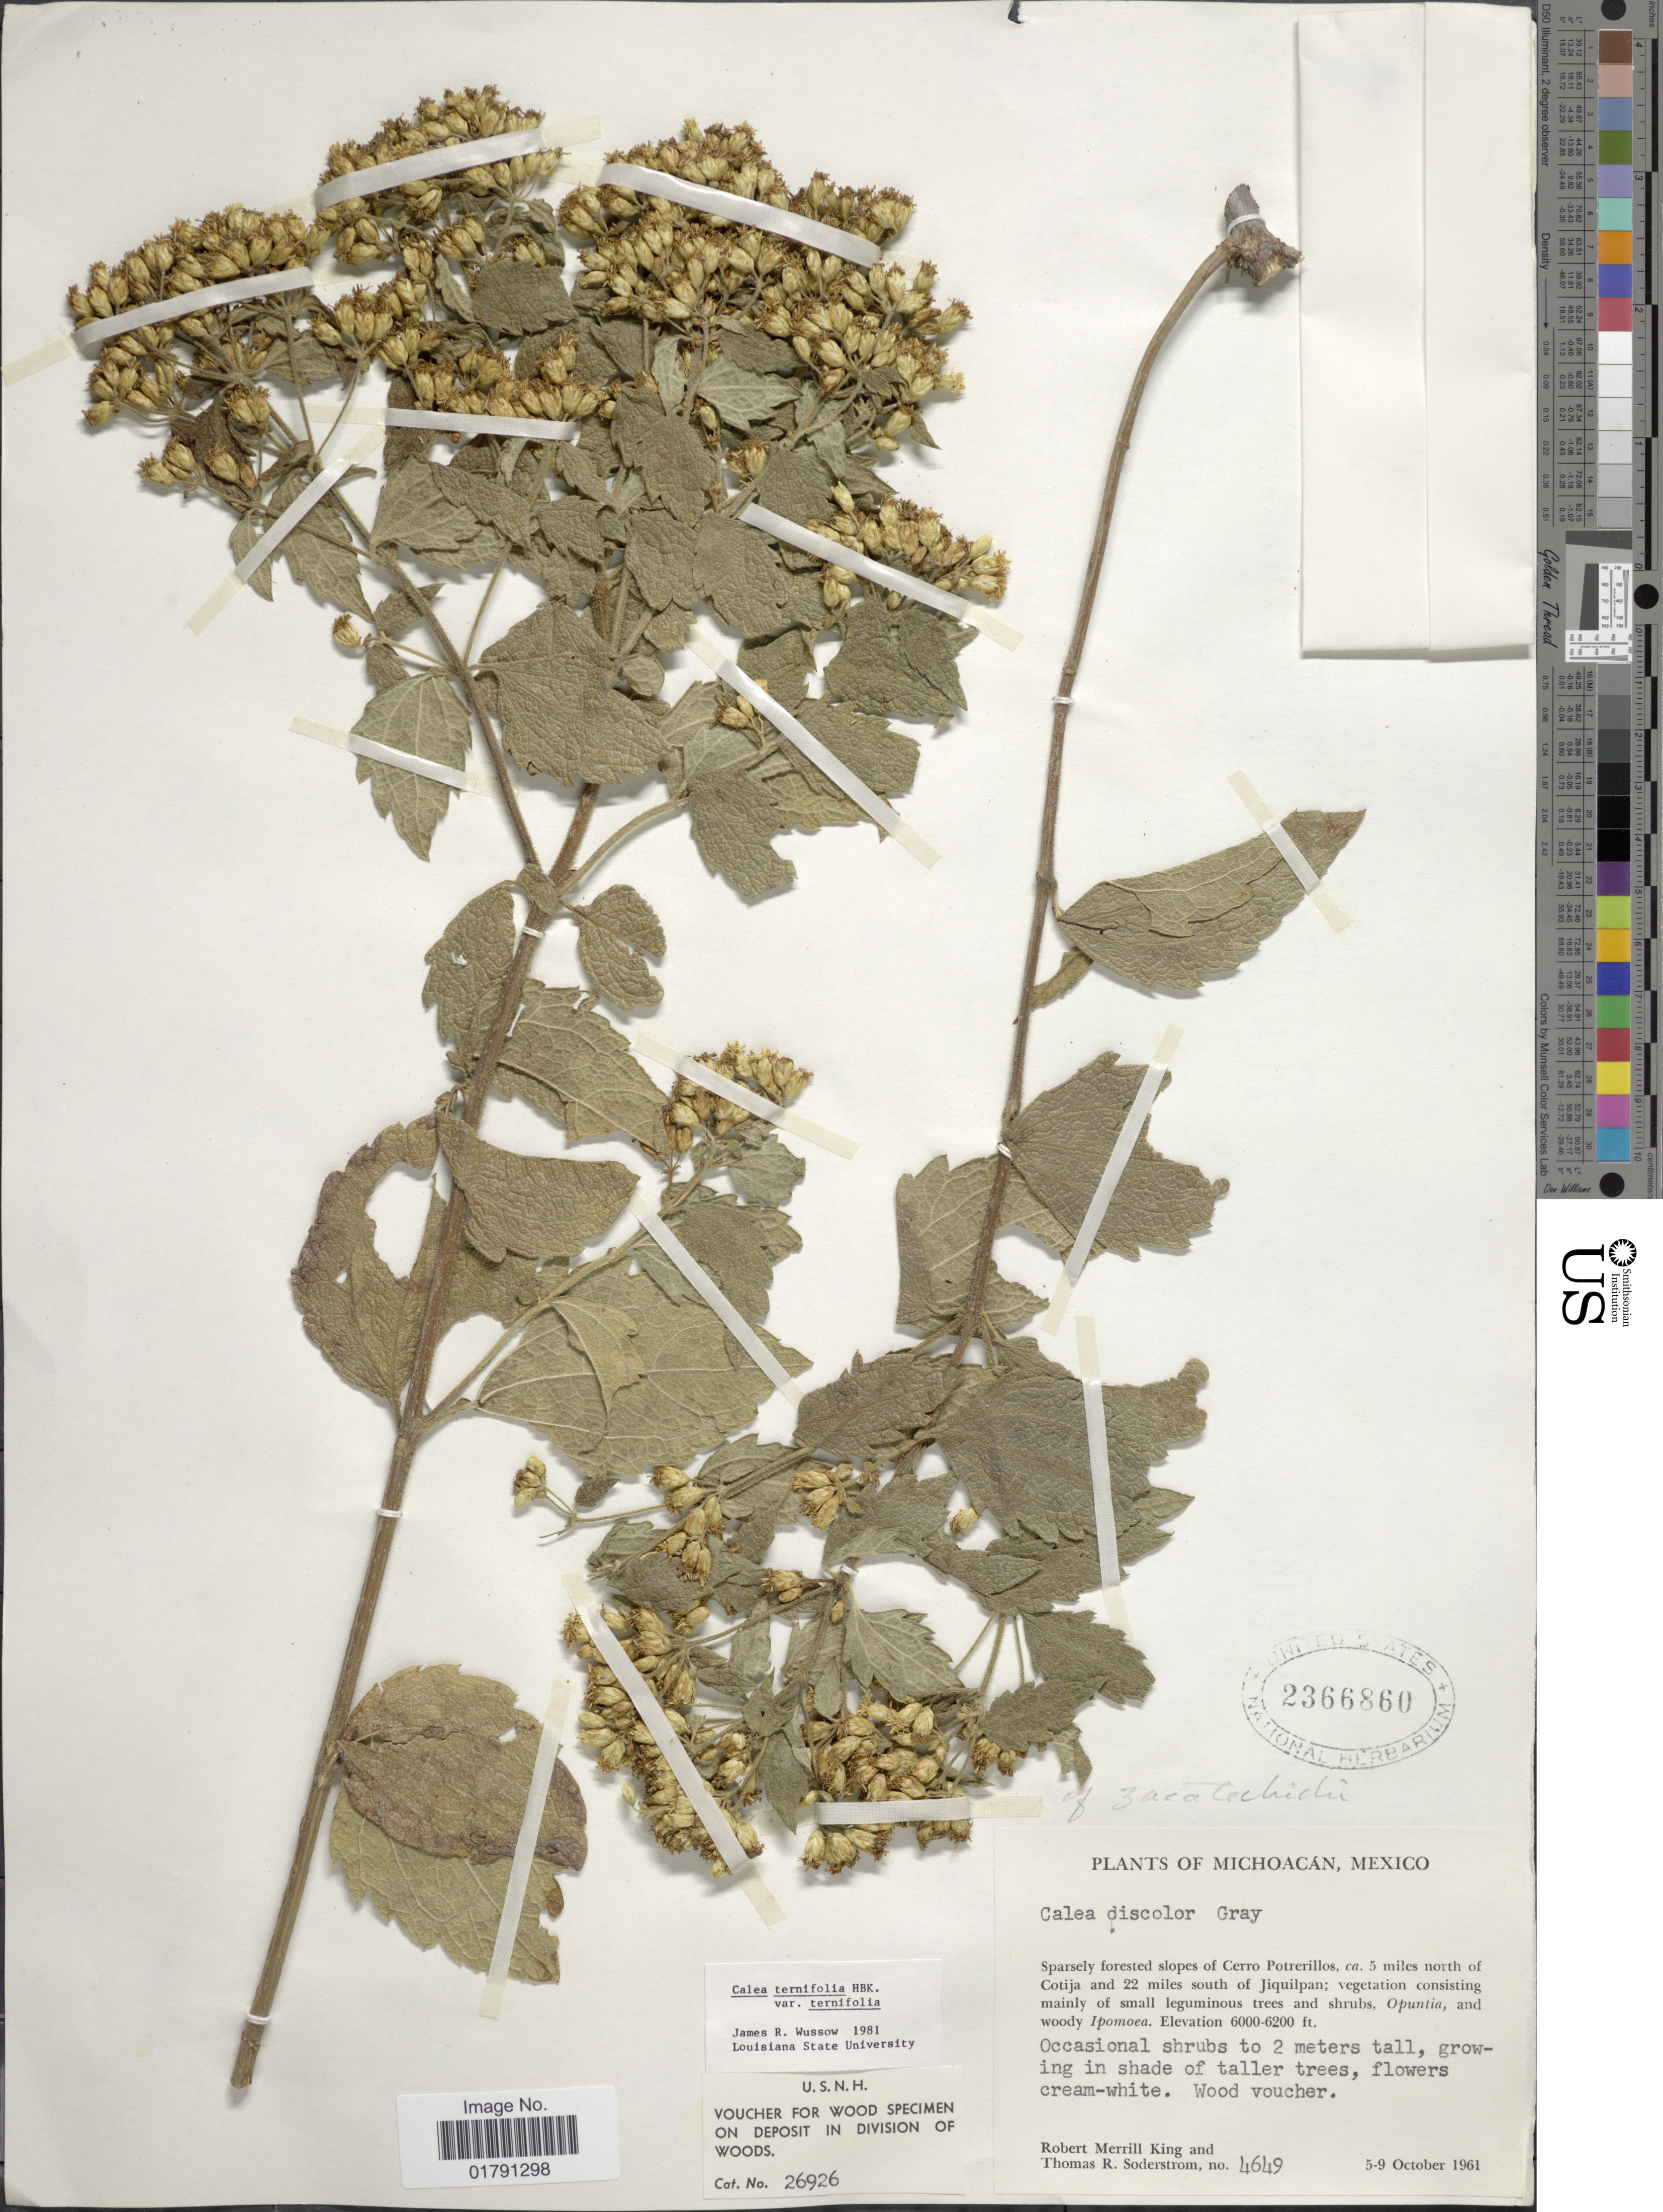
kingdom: Plantae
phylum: Tracheophyta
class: Magnoliopsida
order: Asterales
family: Asteraceae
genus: Calea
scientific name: Calea ternifolia var. ternifolia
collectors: R. M. King & T. R. Soderstrom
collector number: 4649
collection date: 1961-10-05/1961-10-09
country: Mexico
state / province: Michoacán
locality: Slopes of Cerro Potrerillos, ca 5 miles north of Cotija and 22miles south of Jiquilpan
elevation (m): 1829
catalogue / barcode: US 2366860